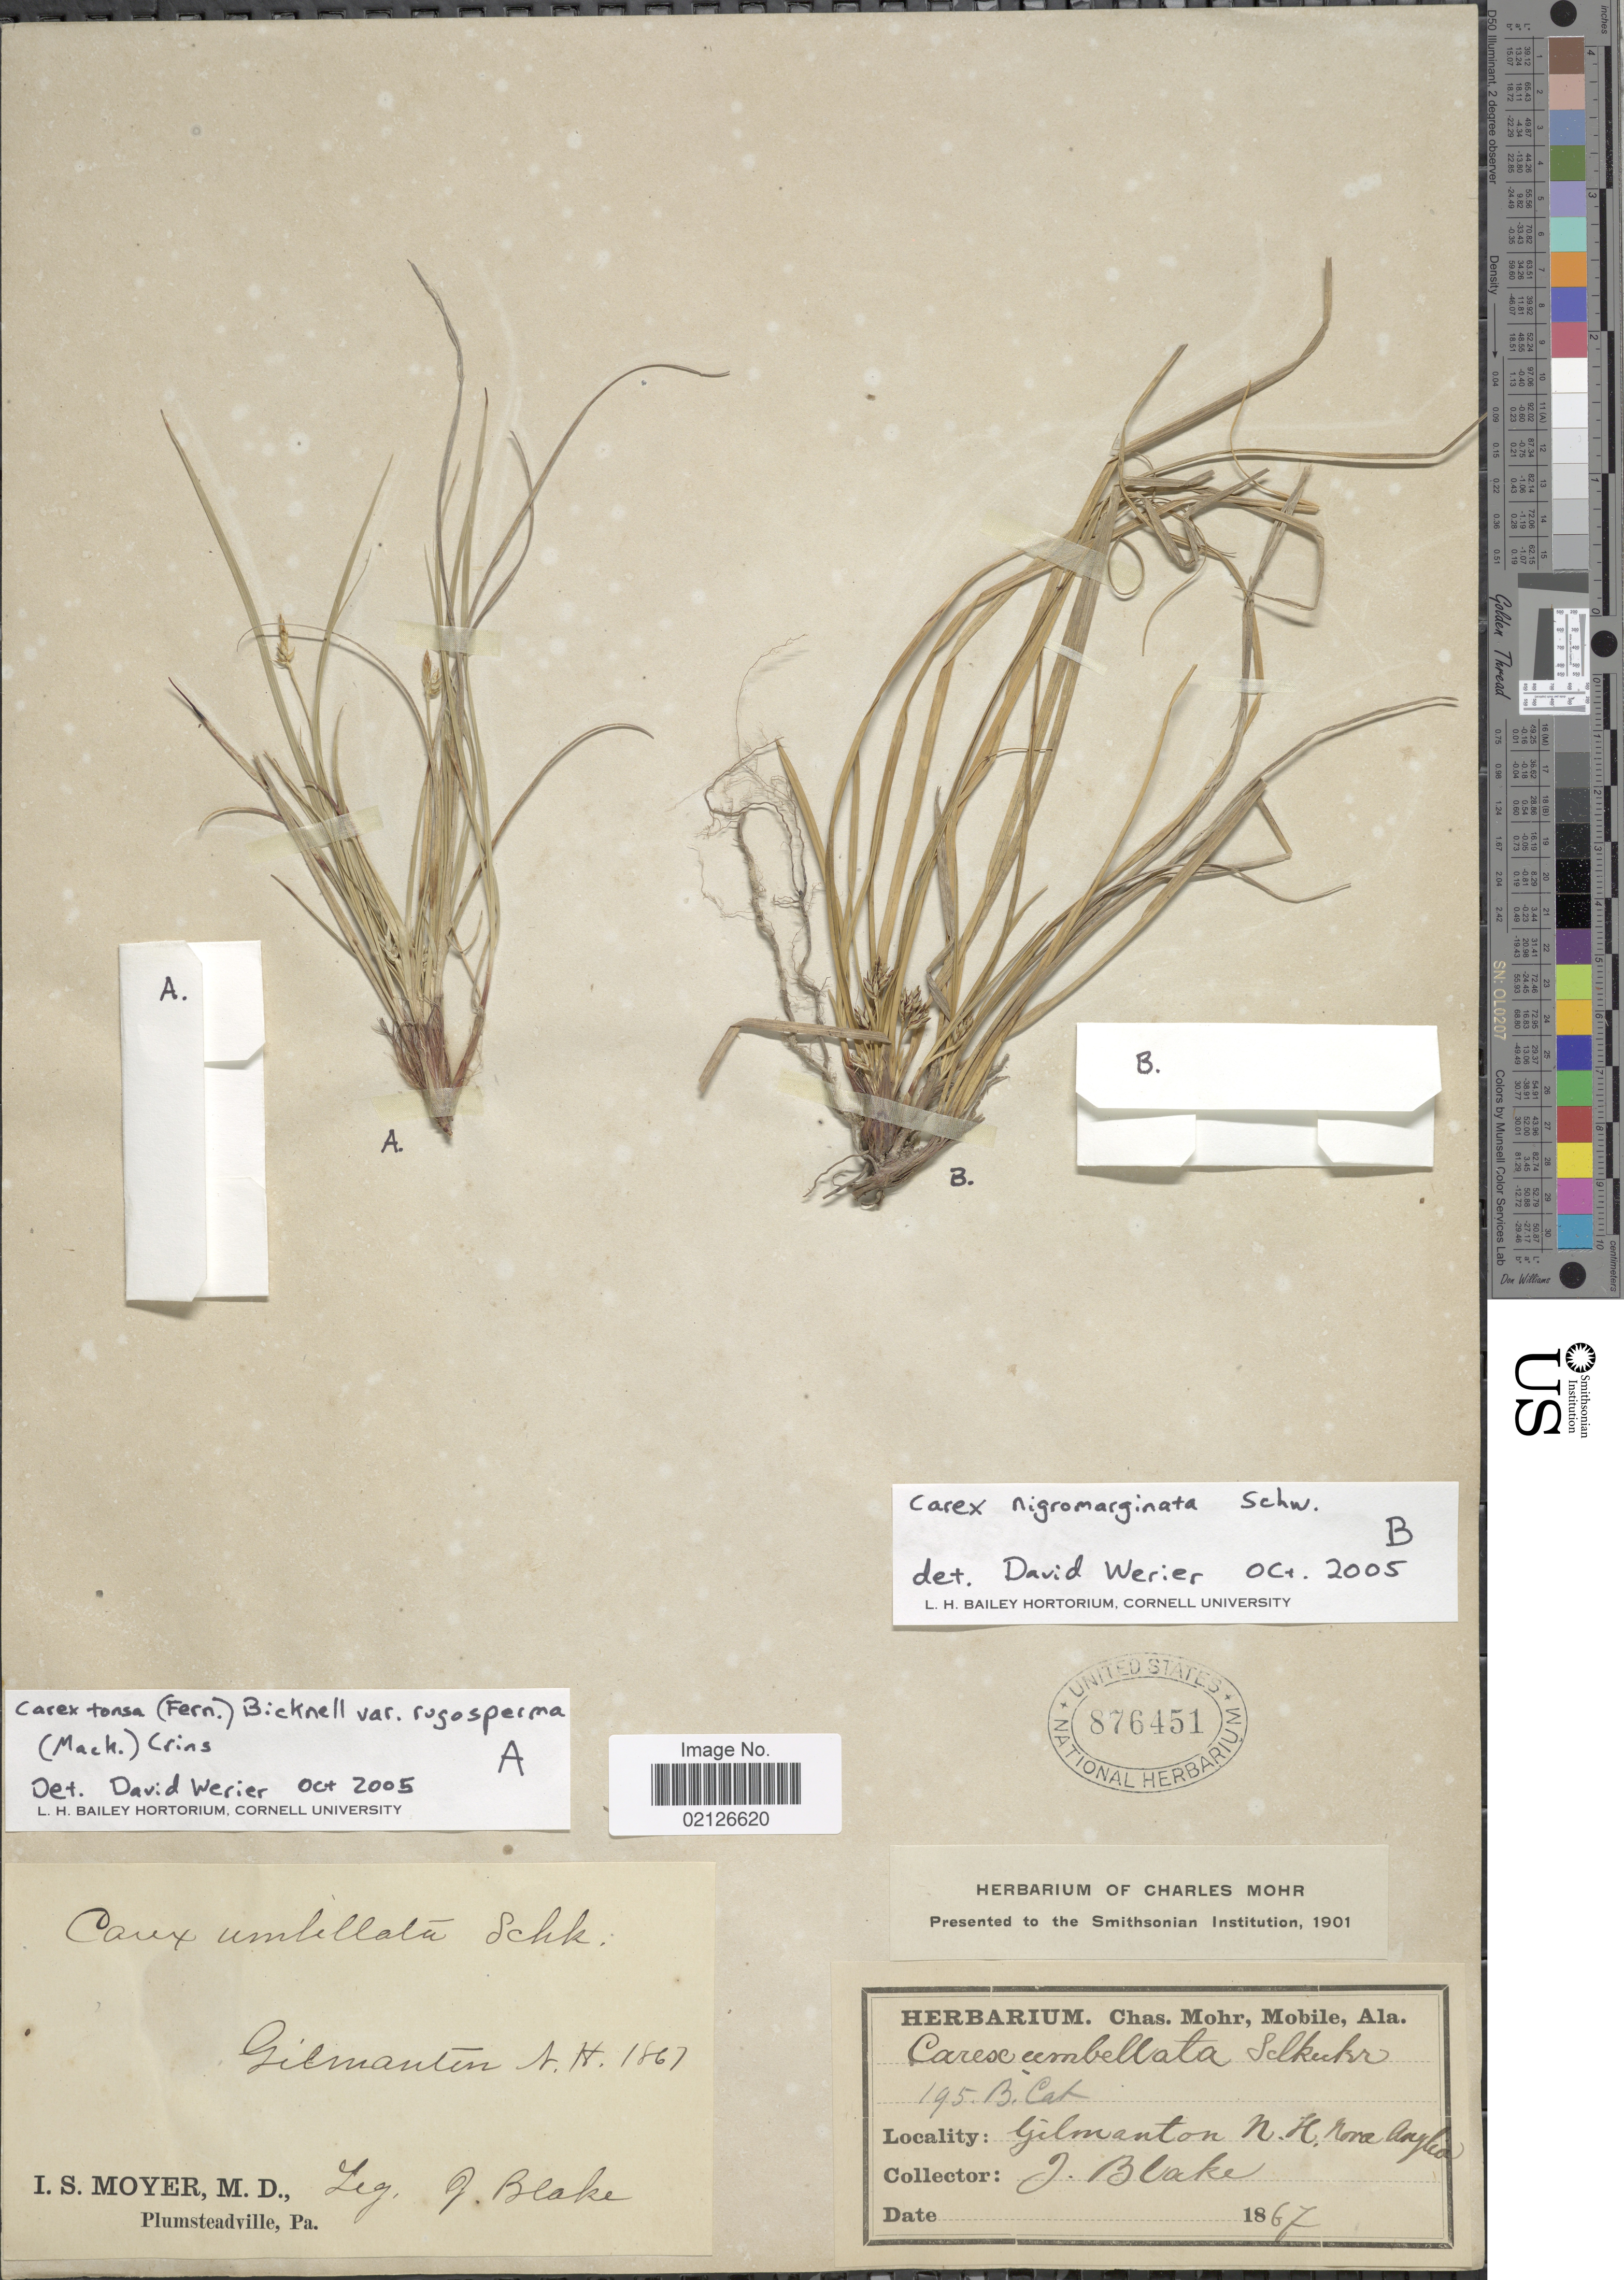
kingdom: Plantae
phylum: Tracheophyta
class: Liliopsida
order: Poales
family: Cyperaceae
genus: Carex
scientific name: Carex nigromarginata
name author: Schwein.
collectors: J. Blake & I. S. Moyer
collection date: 1867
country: United States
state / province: New Hampshire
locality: Nova Anglia, Gilmanton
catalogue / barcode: US 876451